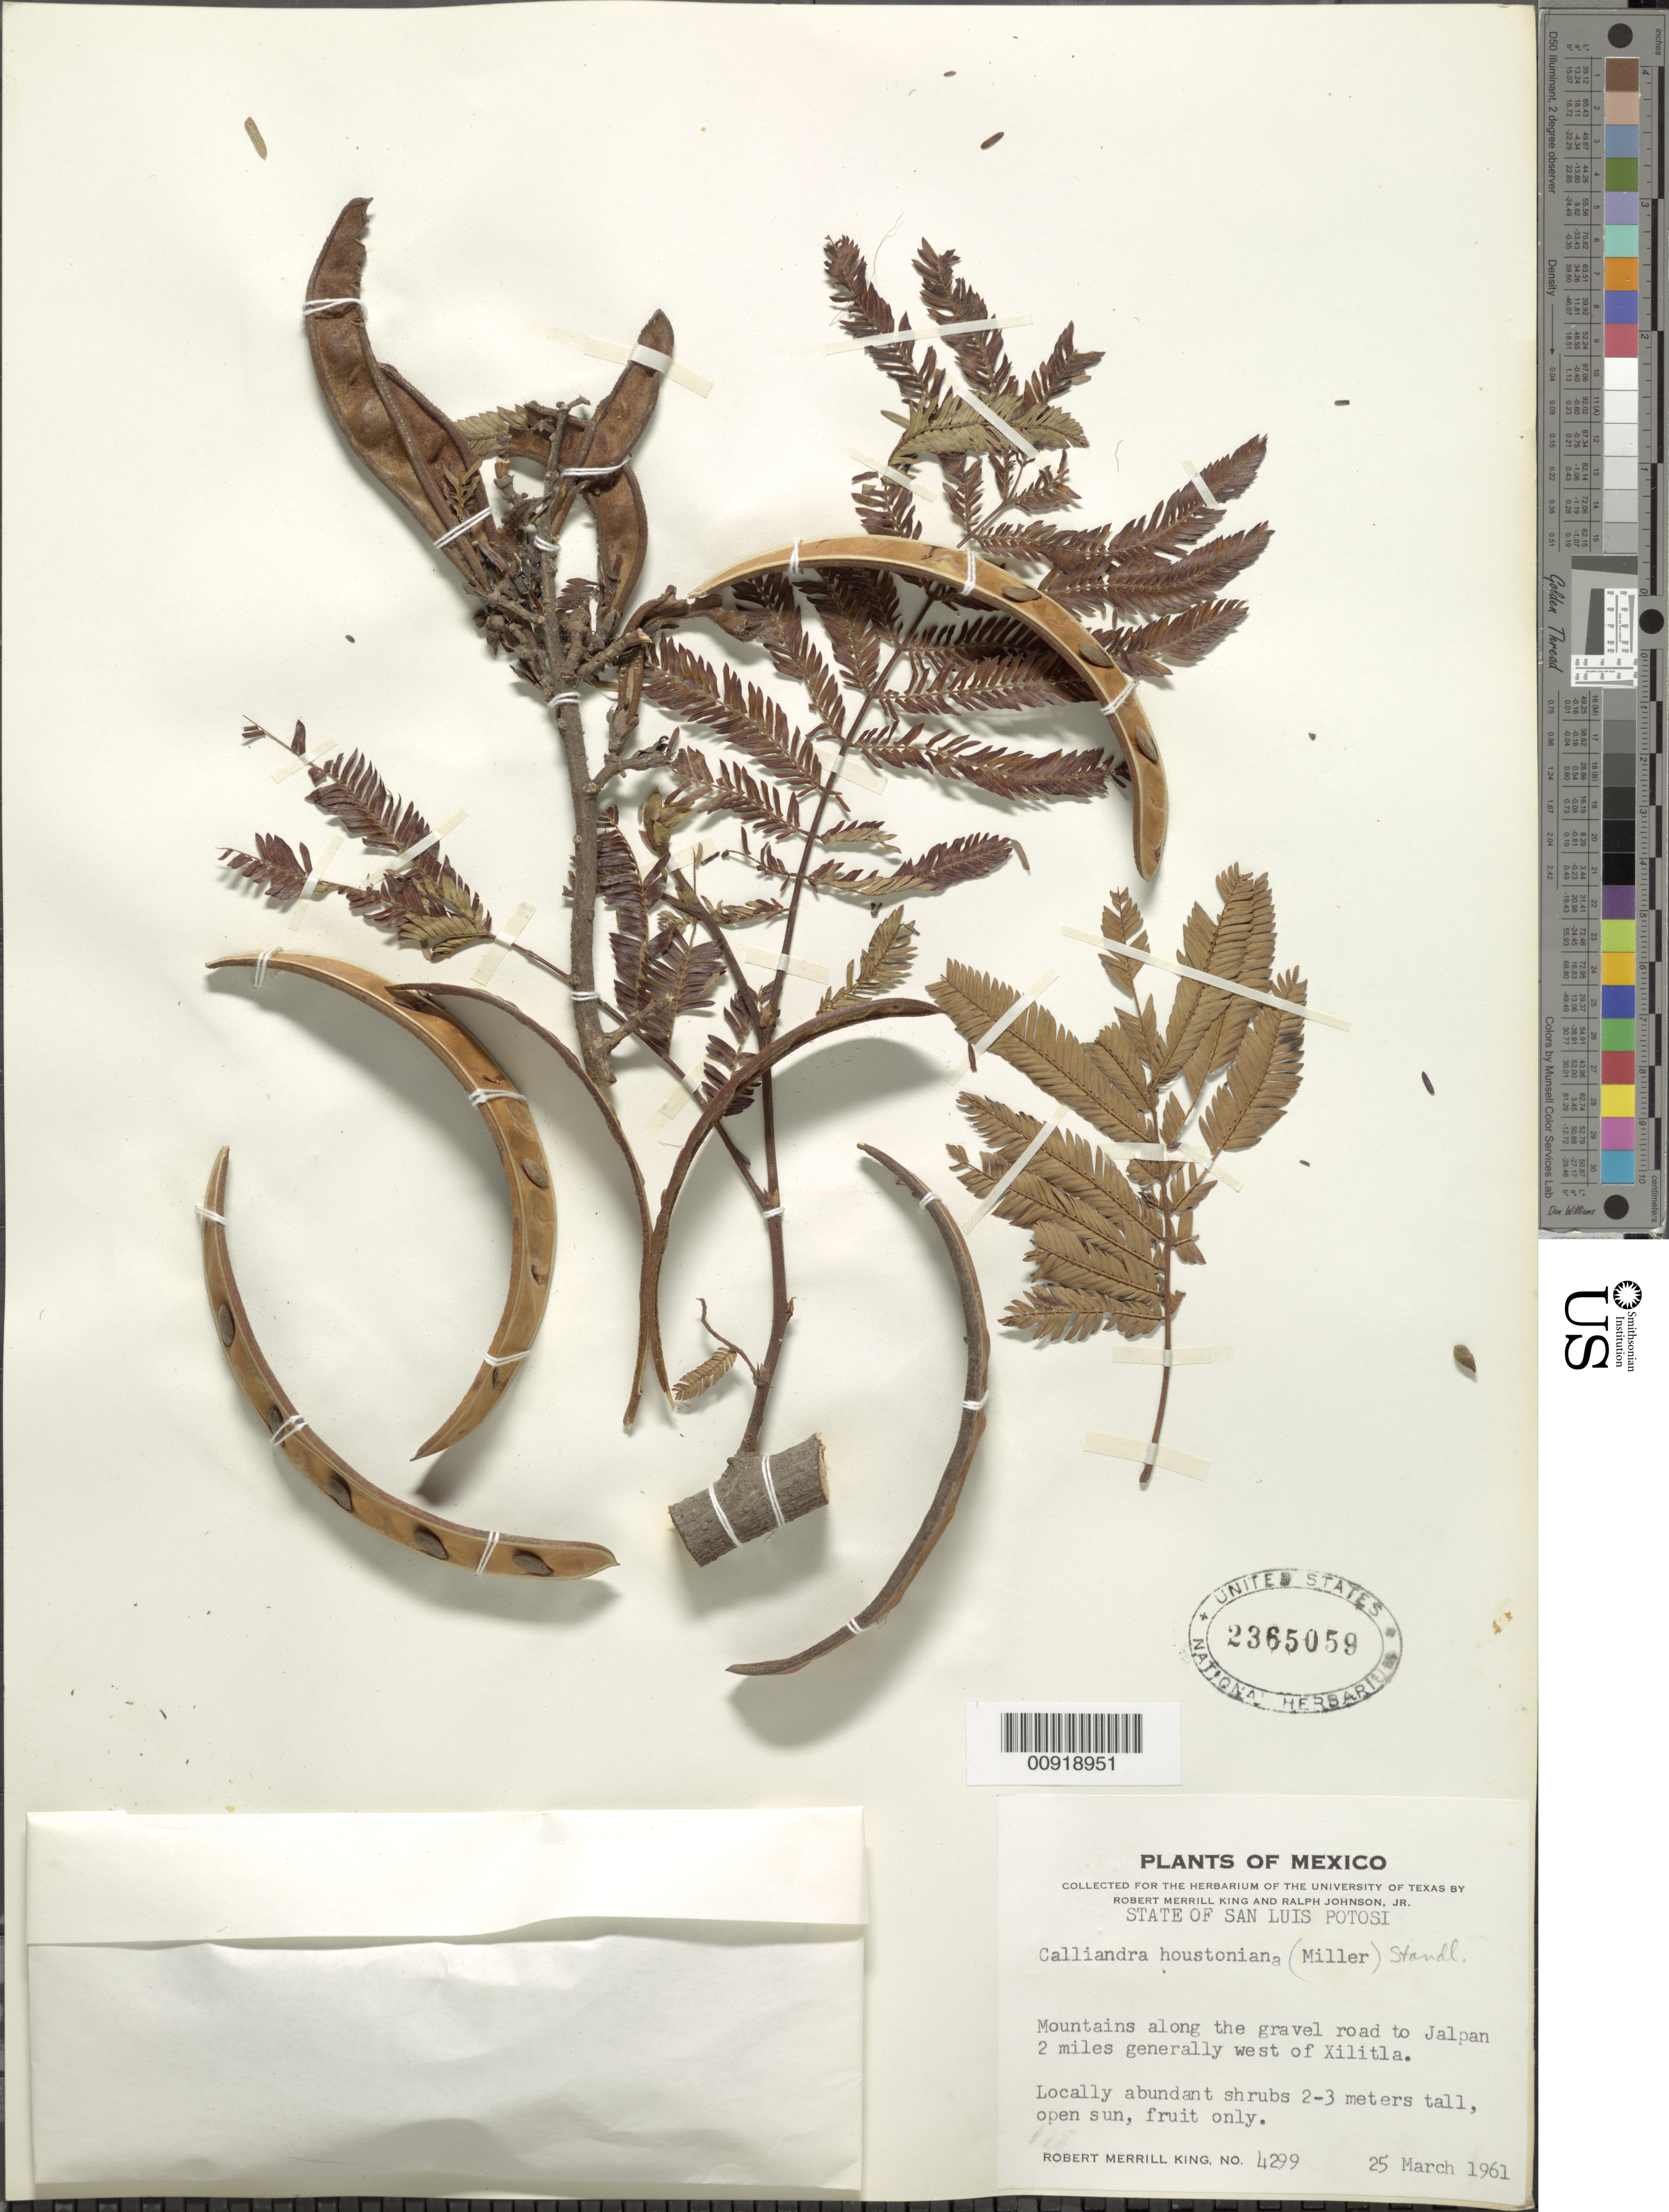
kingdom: Plantae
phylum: Tracheophyta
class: Magnoliopsida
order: Fabales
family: Fabaceae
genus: Calliandra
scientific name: Calliandra houstoniana var. houstoniana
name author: (Mill.) Standl.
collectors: R. M. King & R. Johnson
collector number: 4299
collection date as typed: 25 Mar 1961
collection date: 1961-03-25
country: Mexico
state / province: San Luis Potosí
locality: Mountains along the gravel road to Jalpan 2 miles generally west of Xilitla.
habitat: Open sun. Mountains along gravel road.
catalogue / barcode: US 2365059